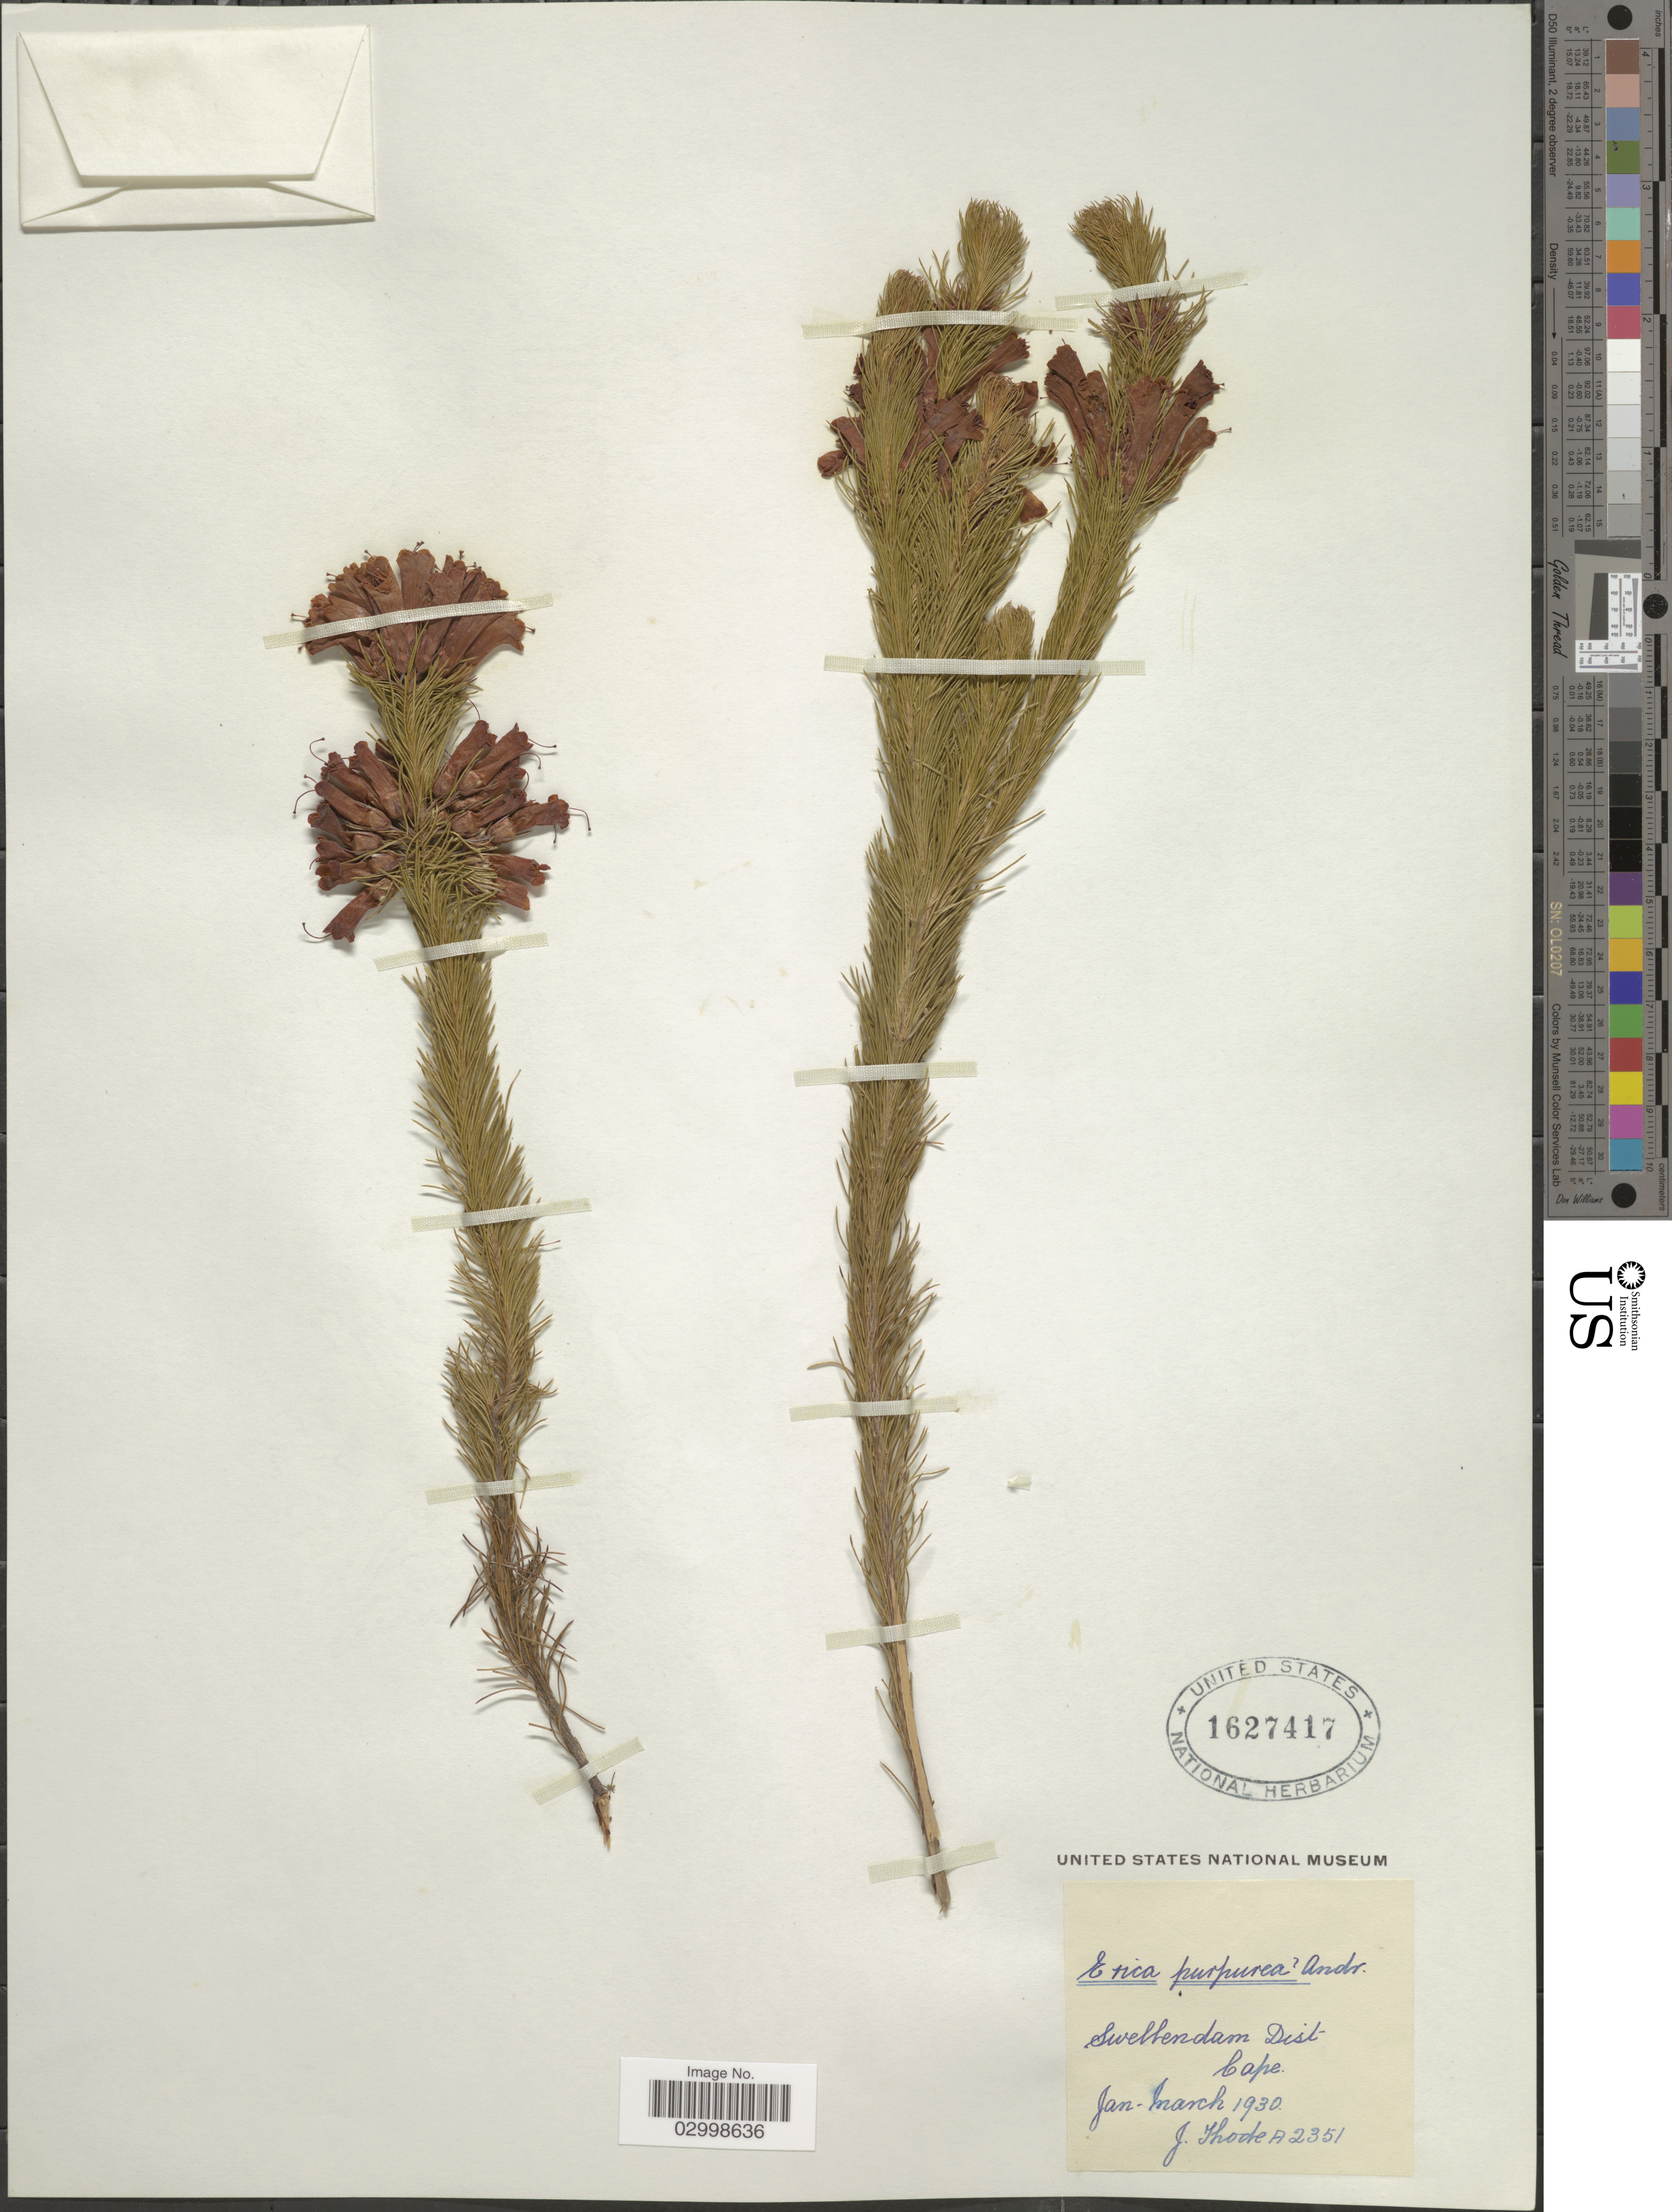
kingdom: Plantae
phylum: Tracheophyta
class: Magnoliopsida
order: Ericales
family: Ericaceae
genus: Erica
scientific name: Erica purpurea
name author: Andrews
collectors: J. Thode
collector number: A2351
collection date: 1930-01/1930-03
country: South Africa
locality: Swellendam Dist, Cape.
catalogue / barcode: US 1627417